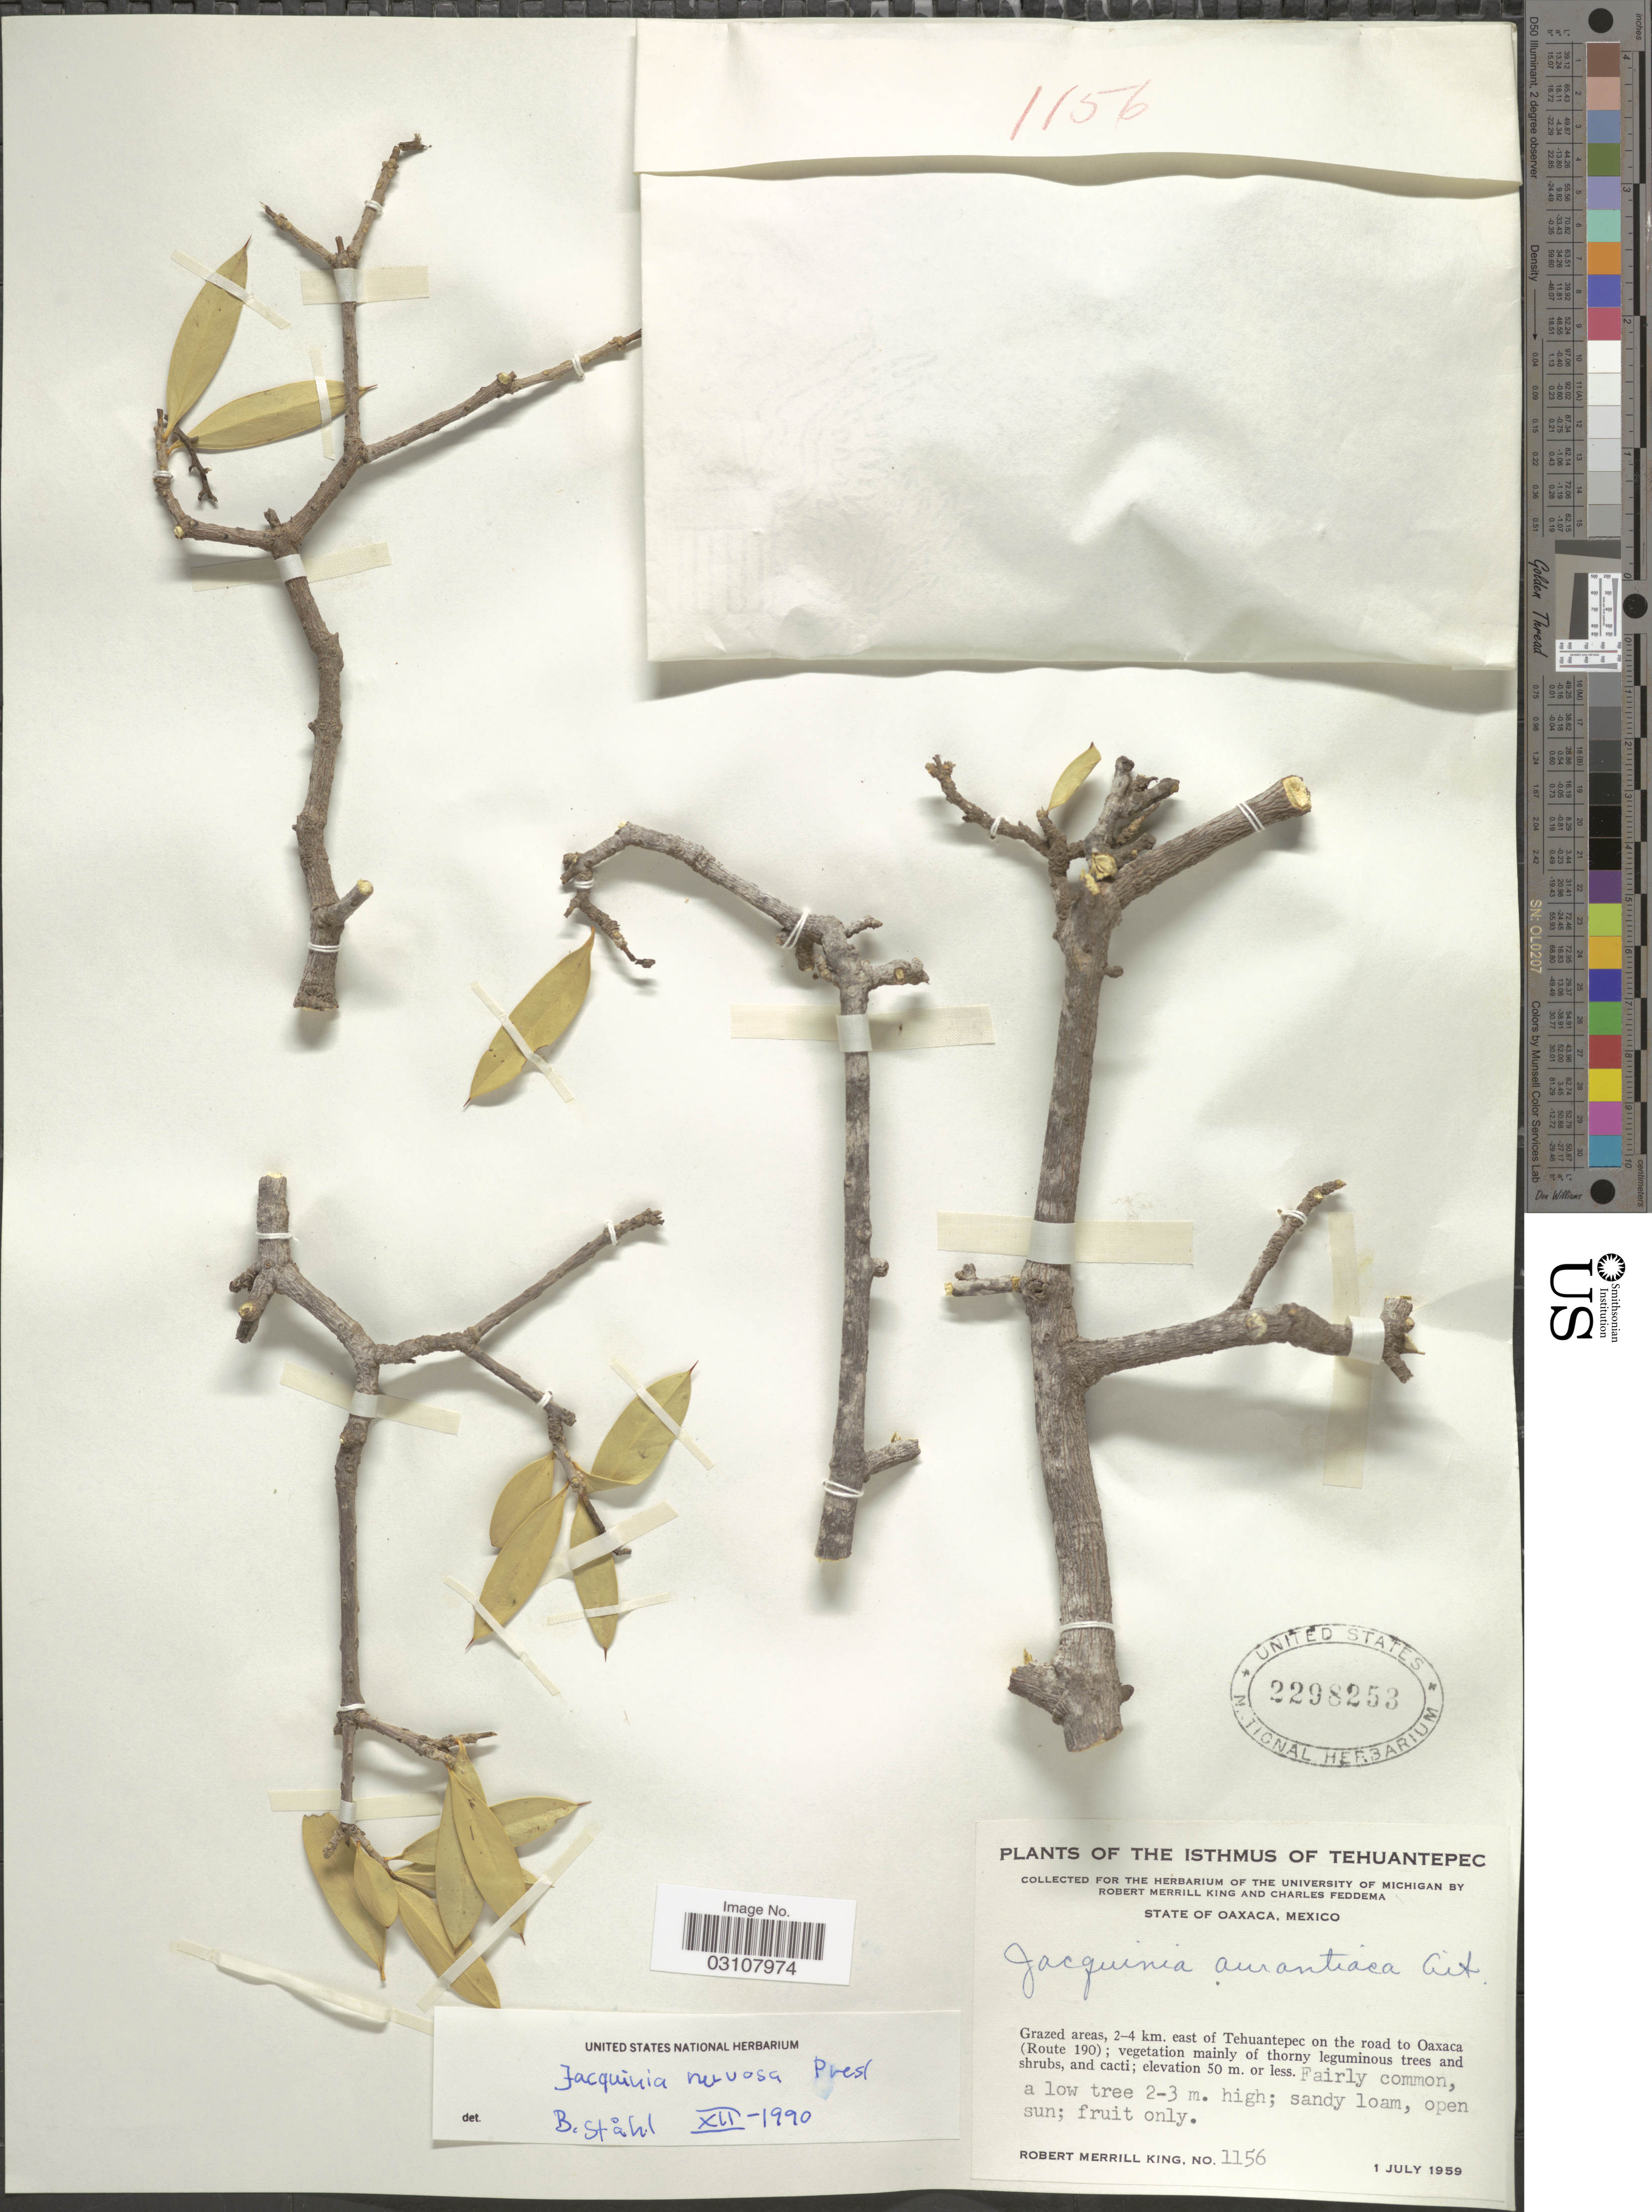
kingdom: Plantae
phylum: Tracheophyta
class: Magnoliopsida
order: Ericales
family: Primulaceae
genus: Jacquinia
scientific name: Jacquinia nervosa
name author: C. Presl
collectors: R. M. King & C. Feddema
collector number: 1156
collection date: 1959-07-01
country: Mexico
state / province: Oaxaca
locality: Tehuantepec. 2-4 km. east of Tehuantepec on the road to Oaxaca (Route 190).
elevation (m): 50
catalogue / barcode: US 2298253